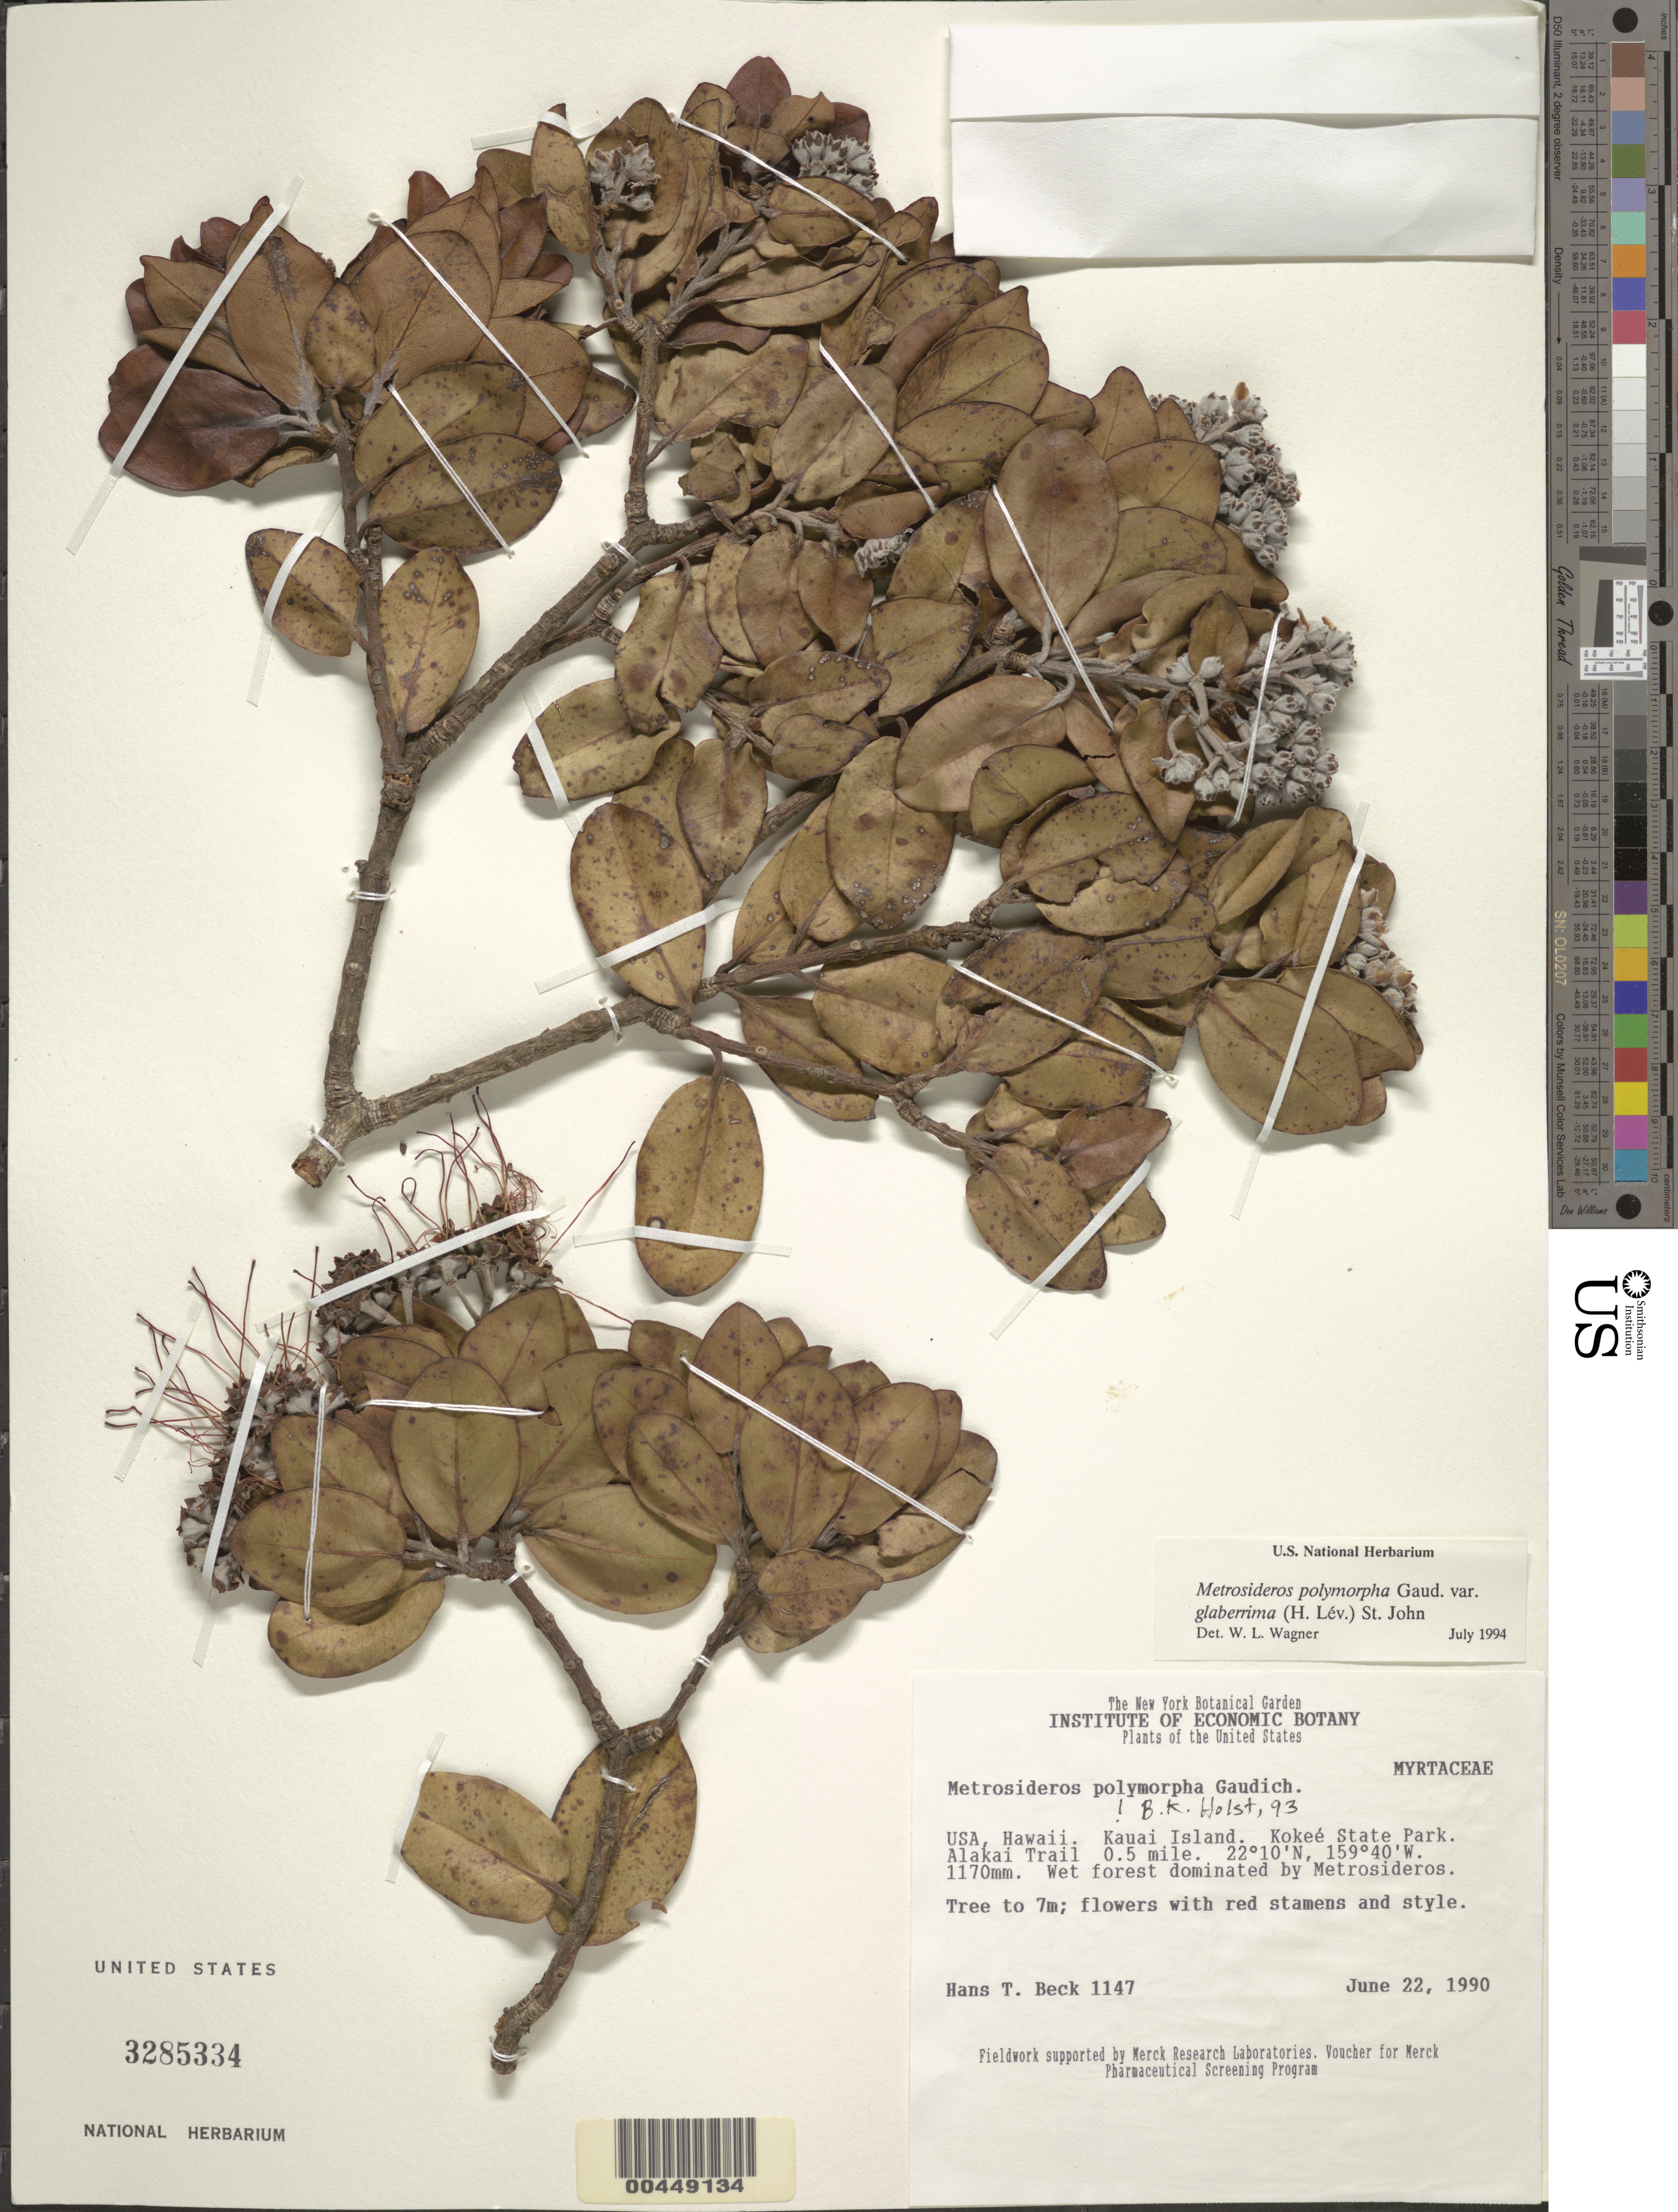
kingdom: Plantae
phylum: Tracheophyta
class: Magnoliopsida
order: Myrtales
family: Myrtaceae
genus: Metrosideros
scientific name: Metrosideros polymorpha var. glaberrima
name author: (H. Lév.) H. St. John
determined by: Wagner, W. L., (BOT), Smithsonian Institution - National Museum of Natural History (UNITED STATES)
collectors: H. T. Beck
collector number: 1147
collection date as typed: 22 Jun 1990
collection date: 1990-06-22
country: United States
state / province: Hawaii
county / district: Kauai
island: Kaua'i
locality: Kokee State Park, Alakai Trail, 0.5 mi.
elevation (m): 1170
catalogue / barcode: US 3285334